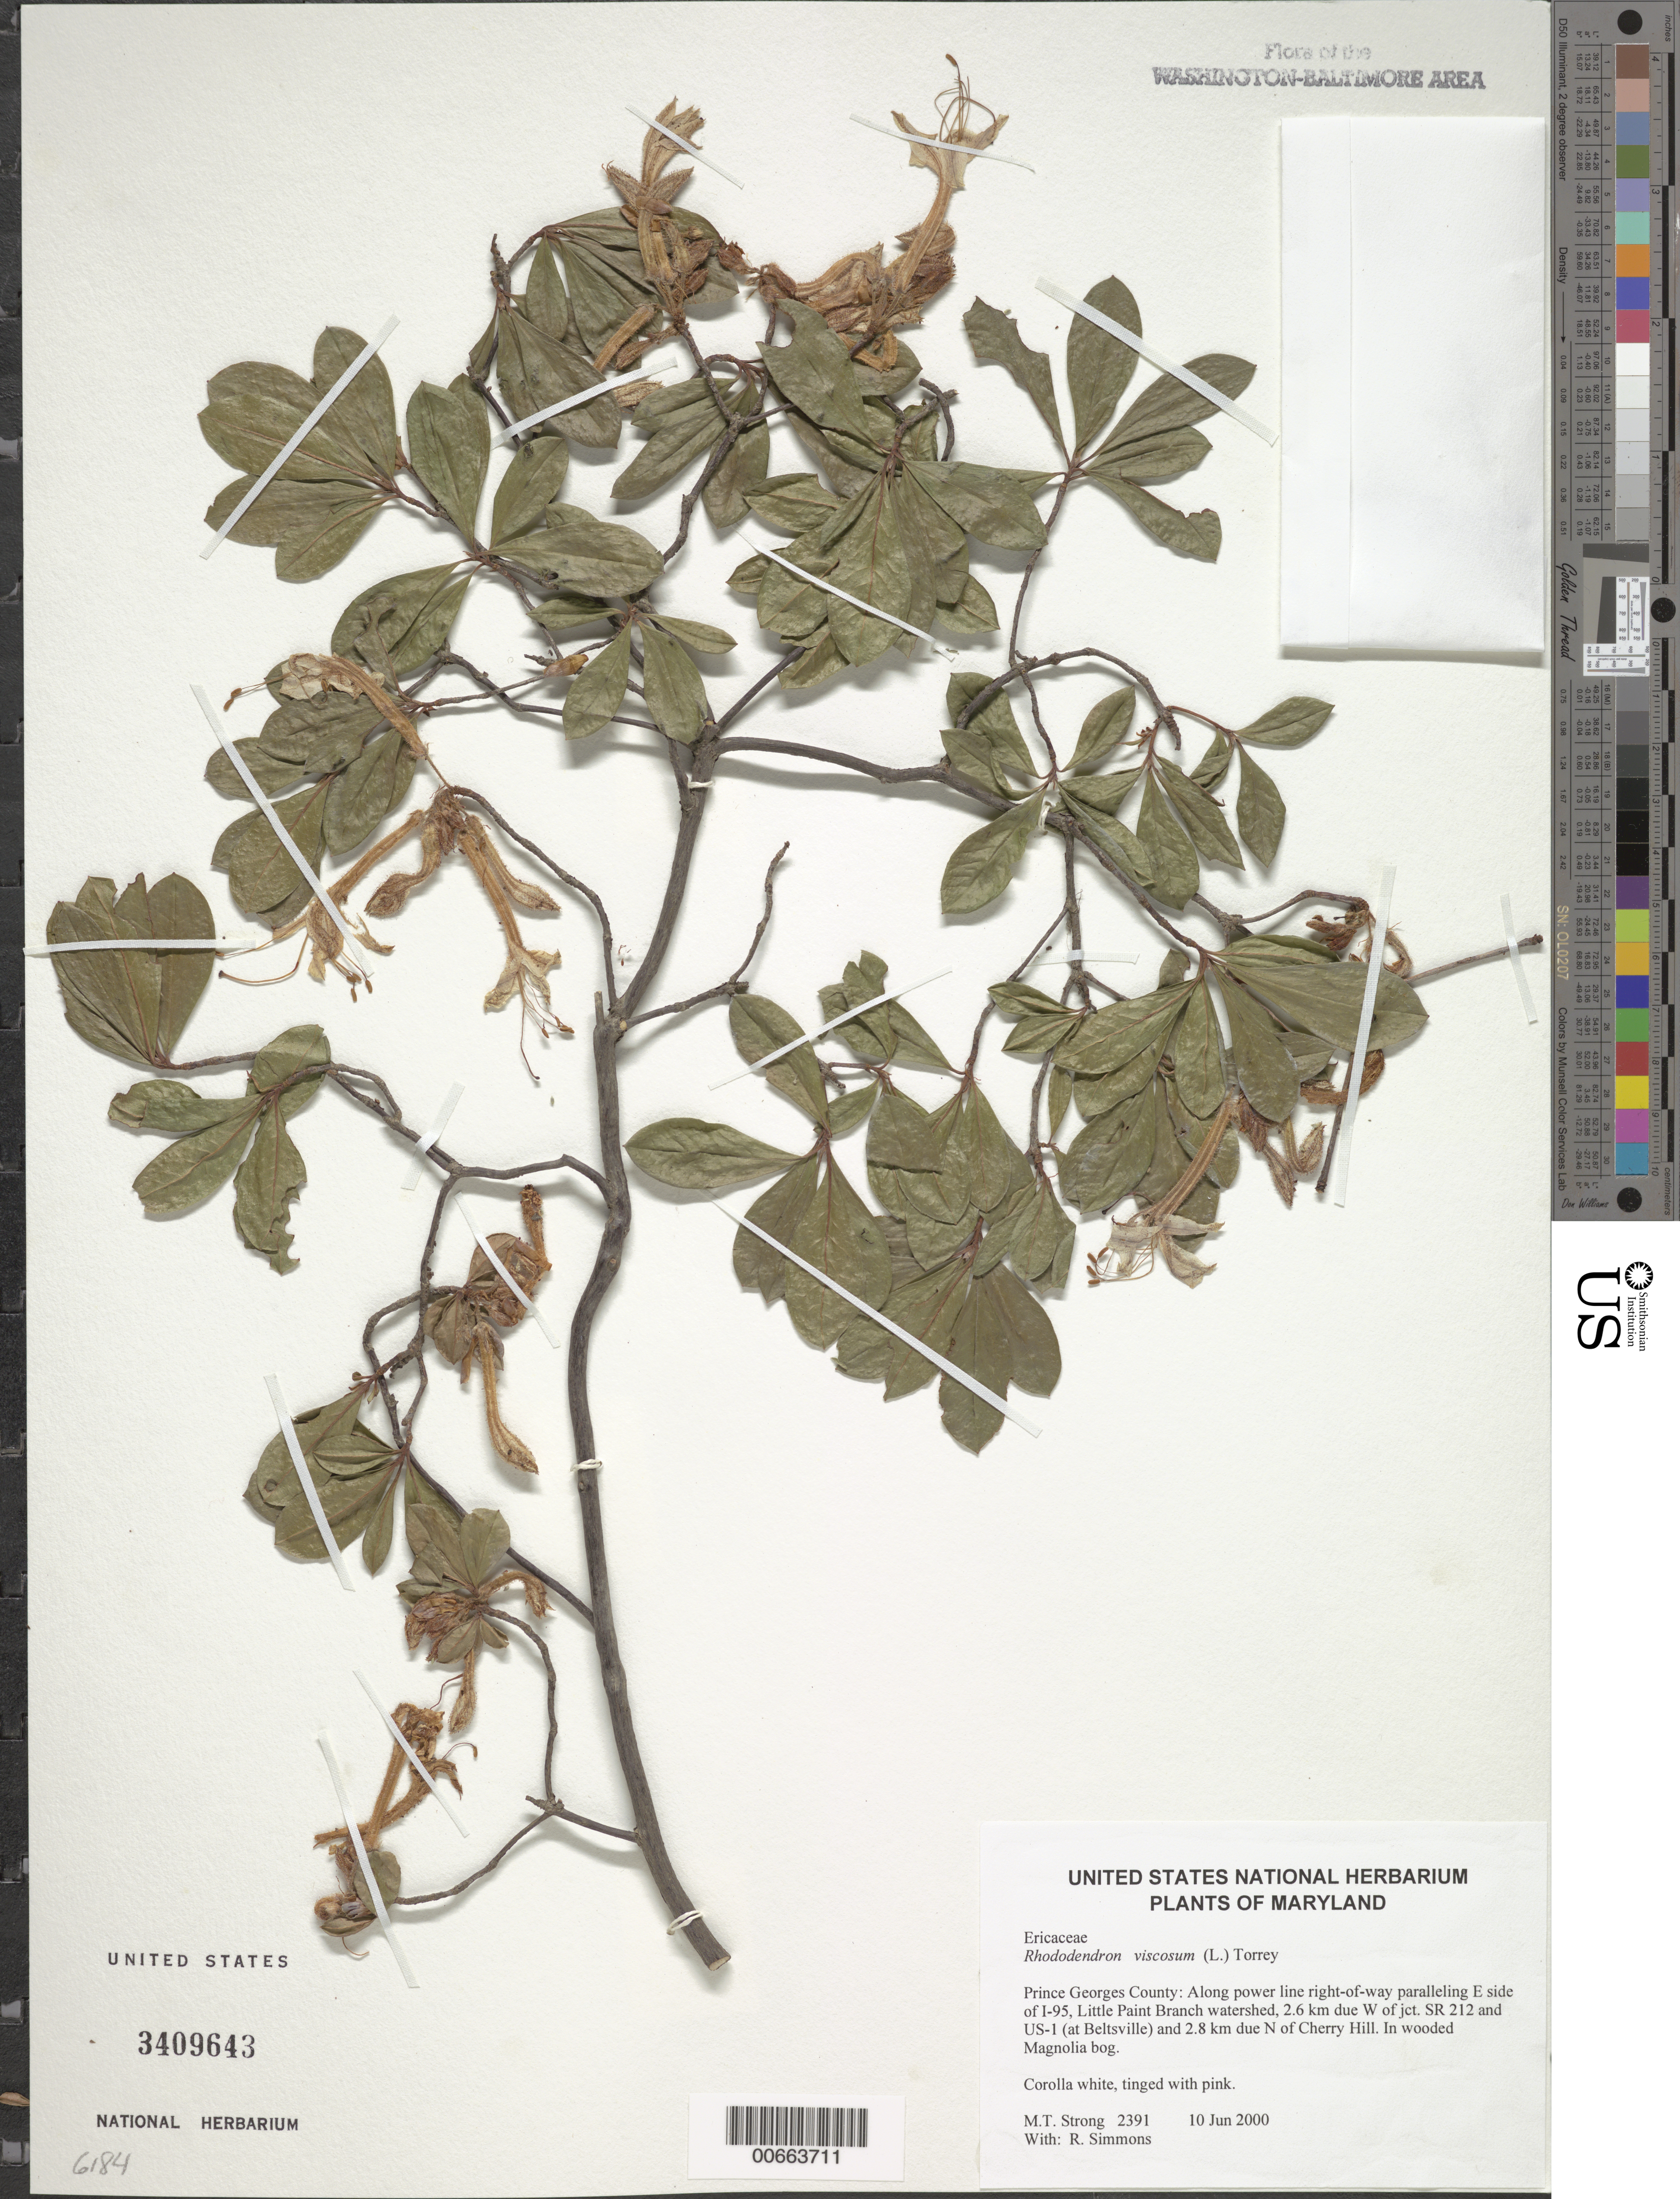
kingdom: Plantae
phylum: Tracheophyta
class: Magnoliopsida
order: Ericales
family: Ericaceae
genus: Rhododendron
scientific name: Rhododendron viscosum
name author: (L.) Torr.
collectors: M. T. Strong & R. Simmons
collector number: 2391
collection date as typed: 10 Jun 2000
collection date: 2000-06-10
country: United States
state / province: Maryland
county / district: Prince George's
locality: Along power line right-of-way paralleling E side of I-95, Little Paint Branch watershed, 2.6 km due W of jct. SR 212 and US-1 (at Beltsville) and 2.8 km due N of Cherry Hill.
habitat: In wooded Magnolia bog.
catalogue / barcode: US 3409643